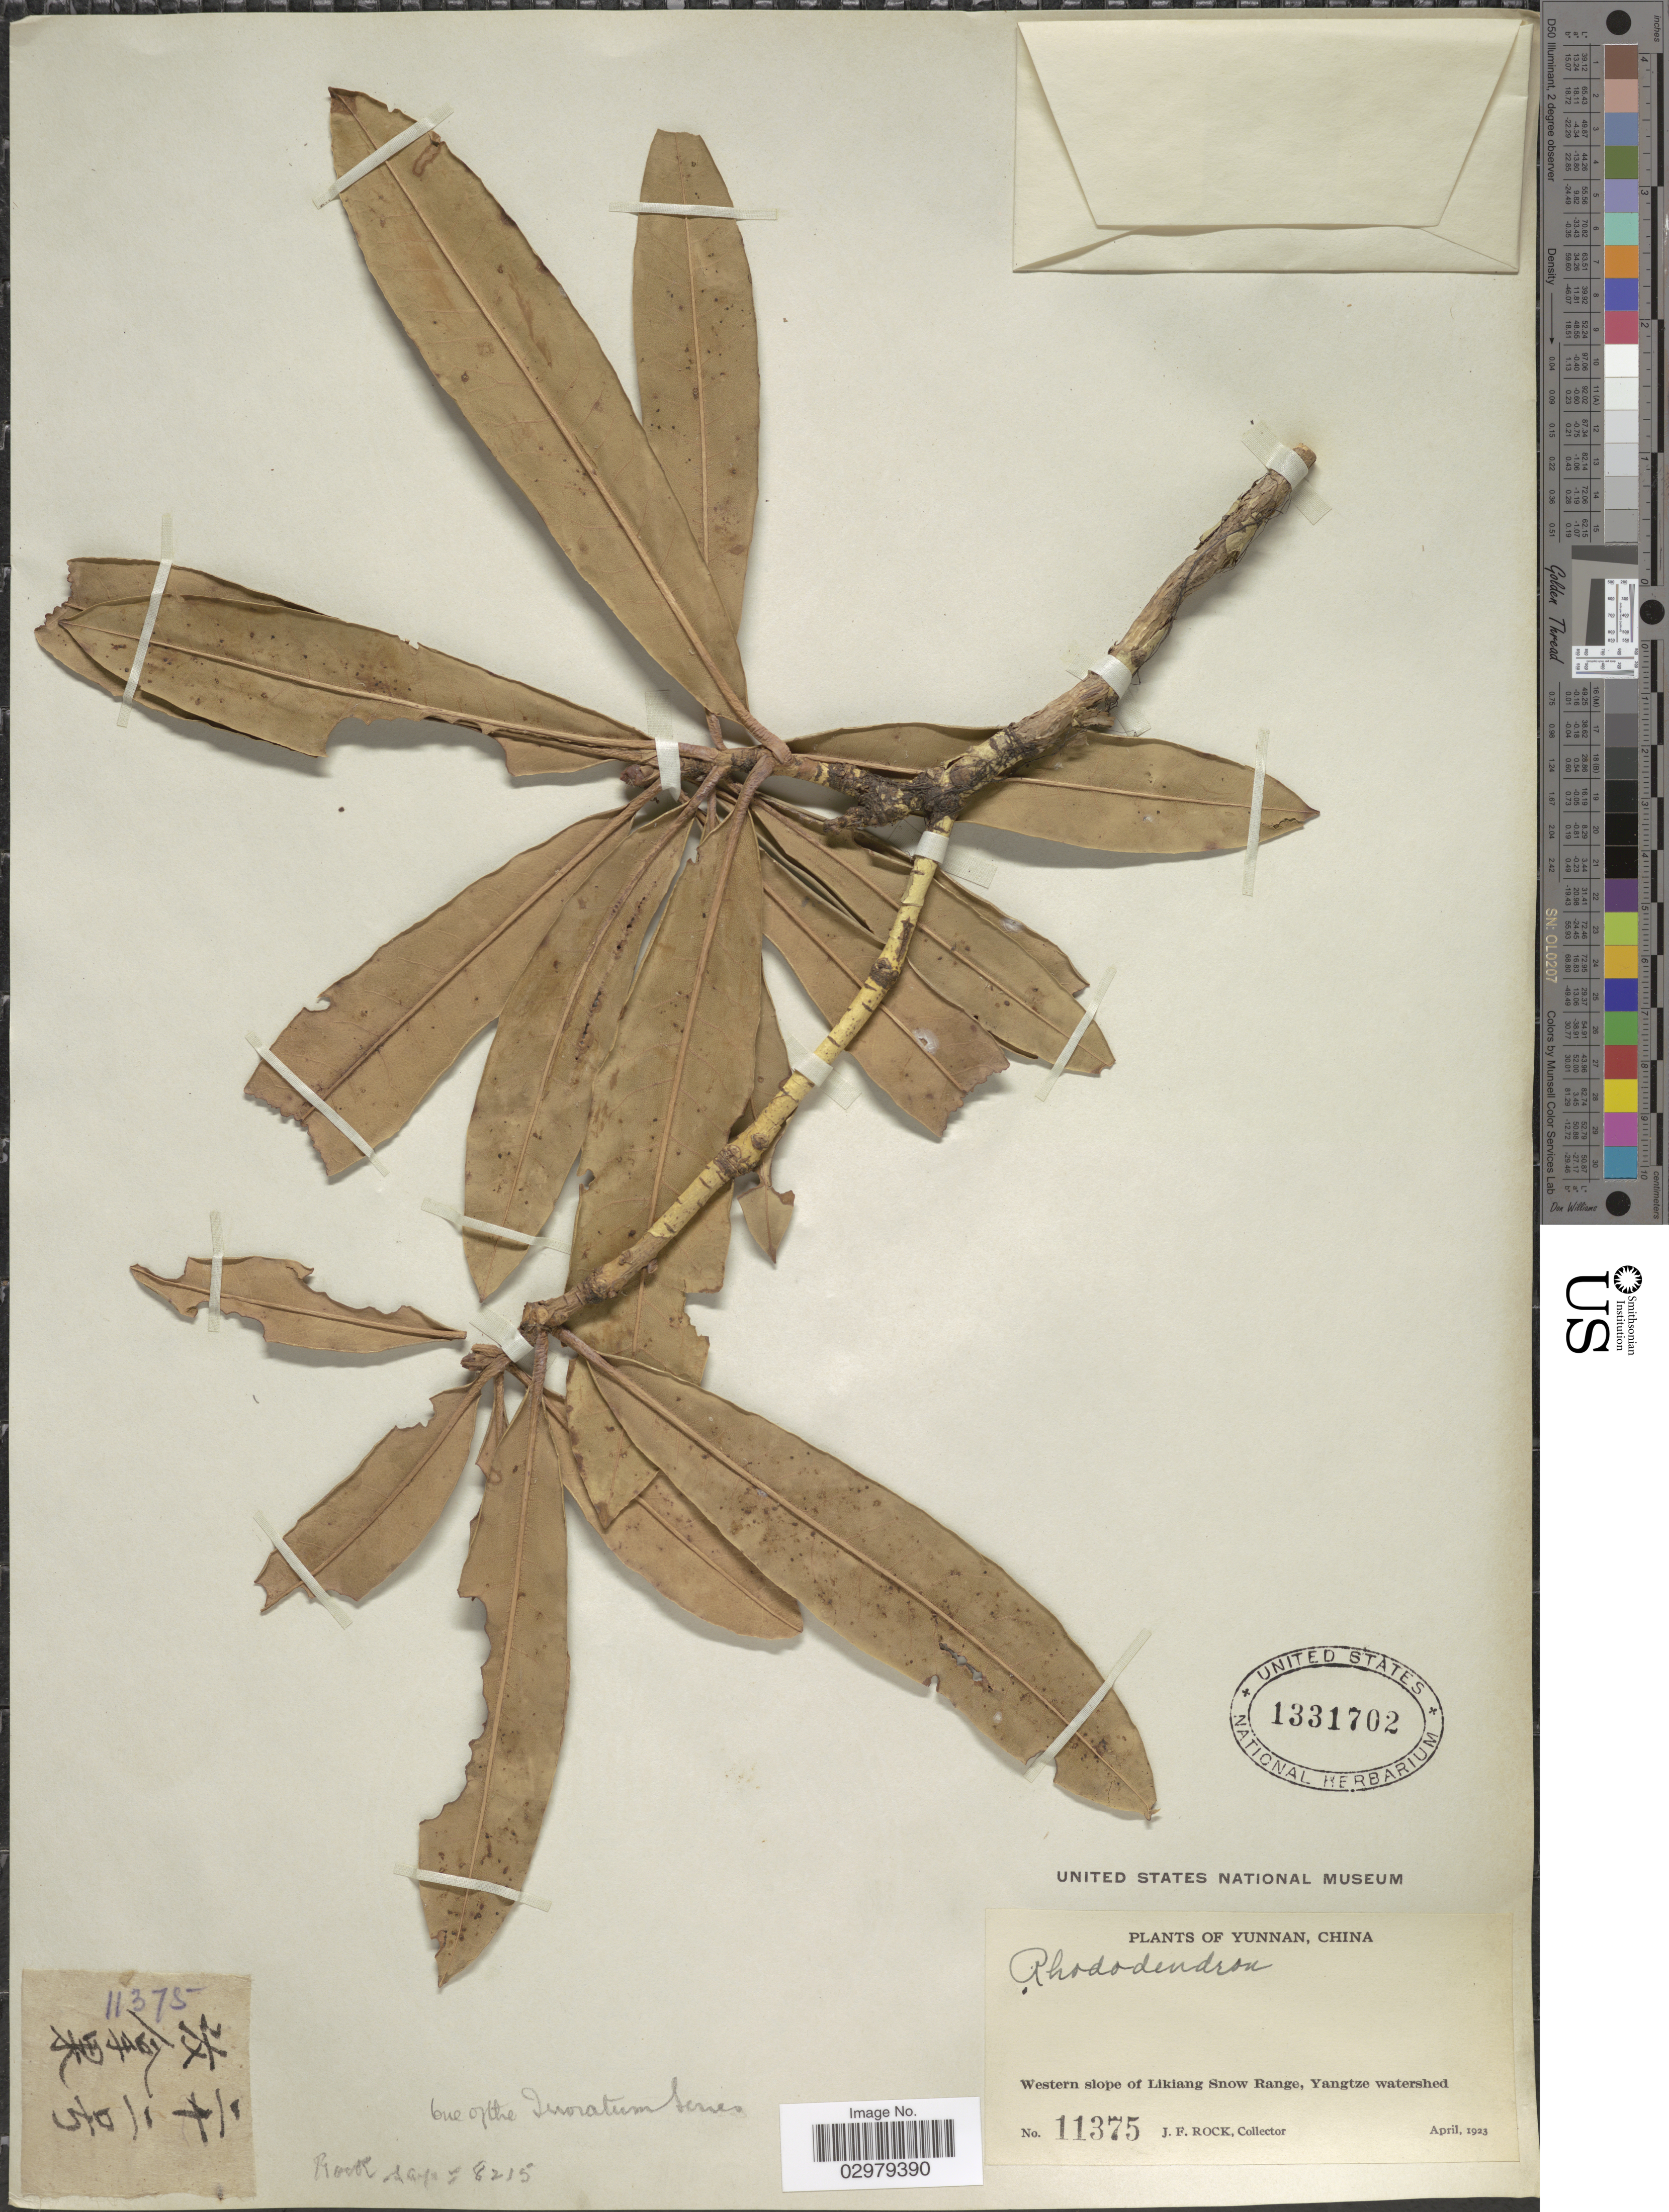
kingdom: Plantae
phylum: Tracheophyta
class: Magnoliopsida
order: Ericales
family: Ericaceae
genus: Rhododendron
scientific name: Rhododendron sp.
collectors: J. Rock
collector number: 11375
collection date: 1923-04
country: China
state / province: Yunnan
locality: Western slope of Likiang Snow Range, Yangtze watershed.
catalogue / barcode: US 1331702